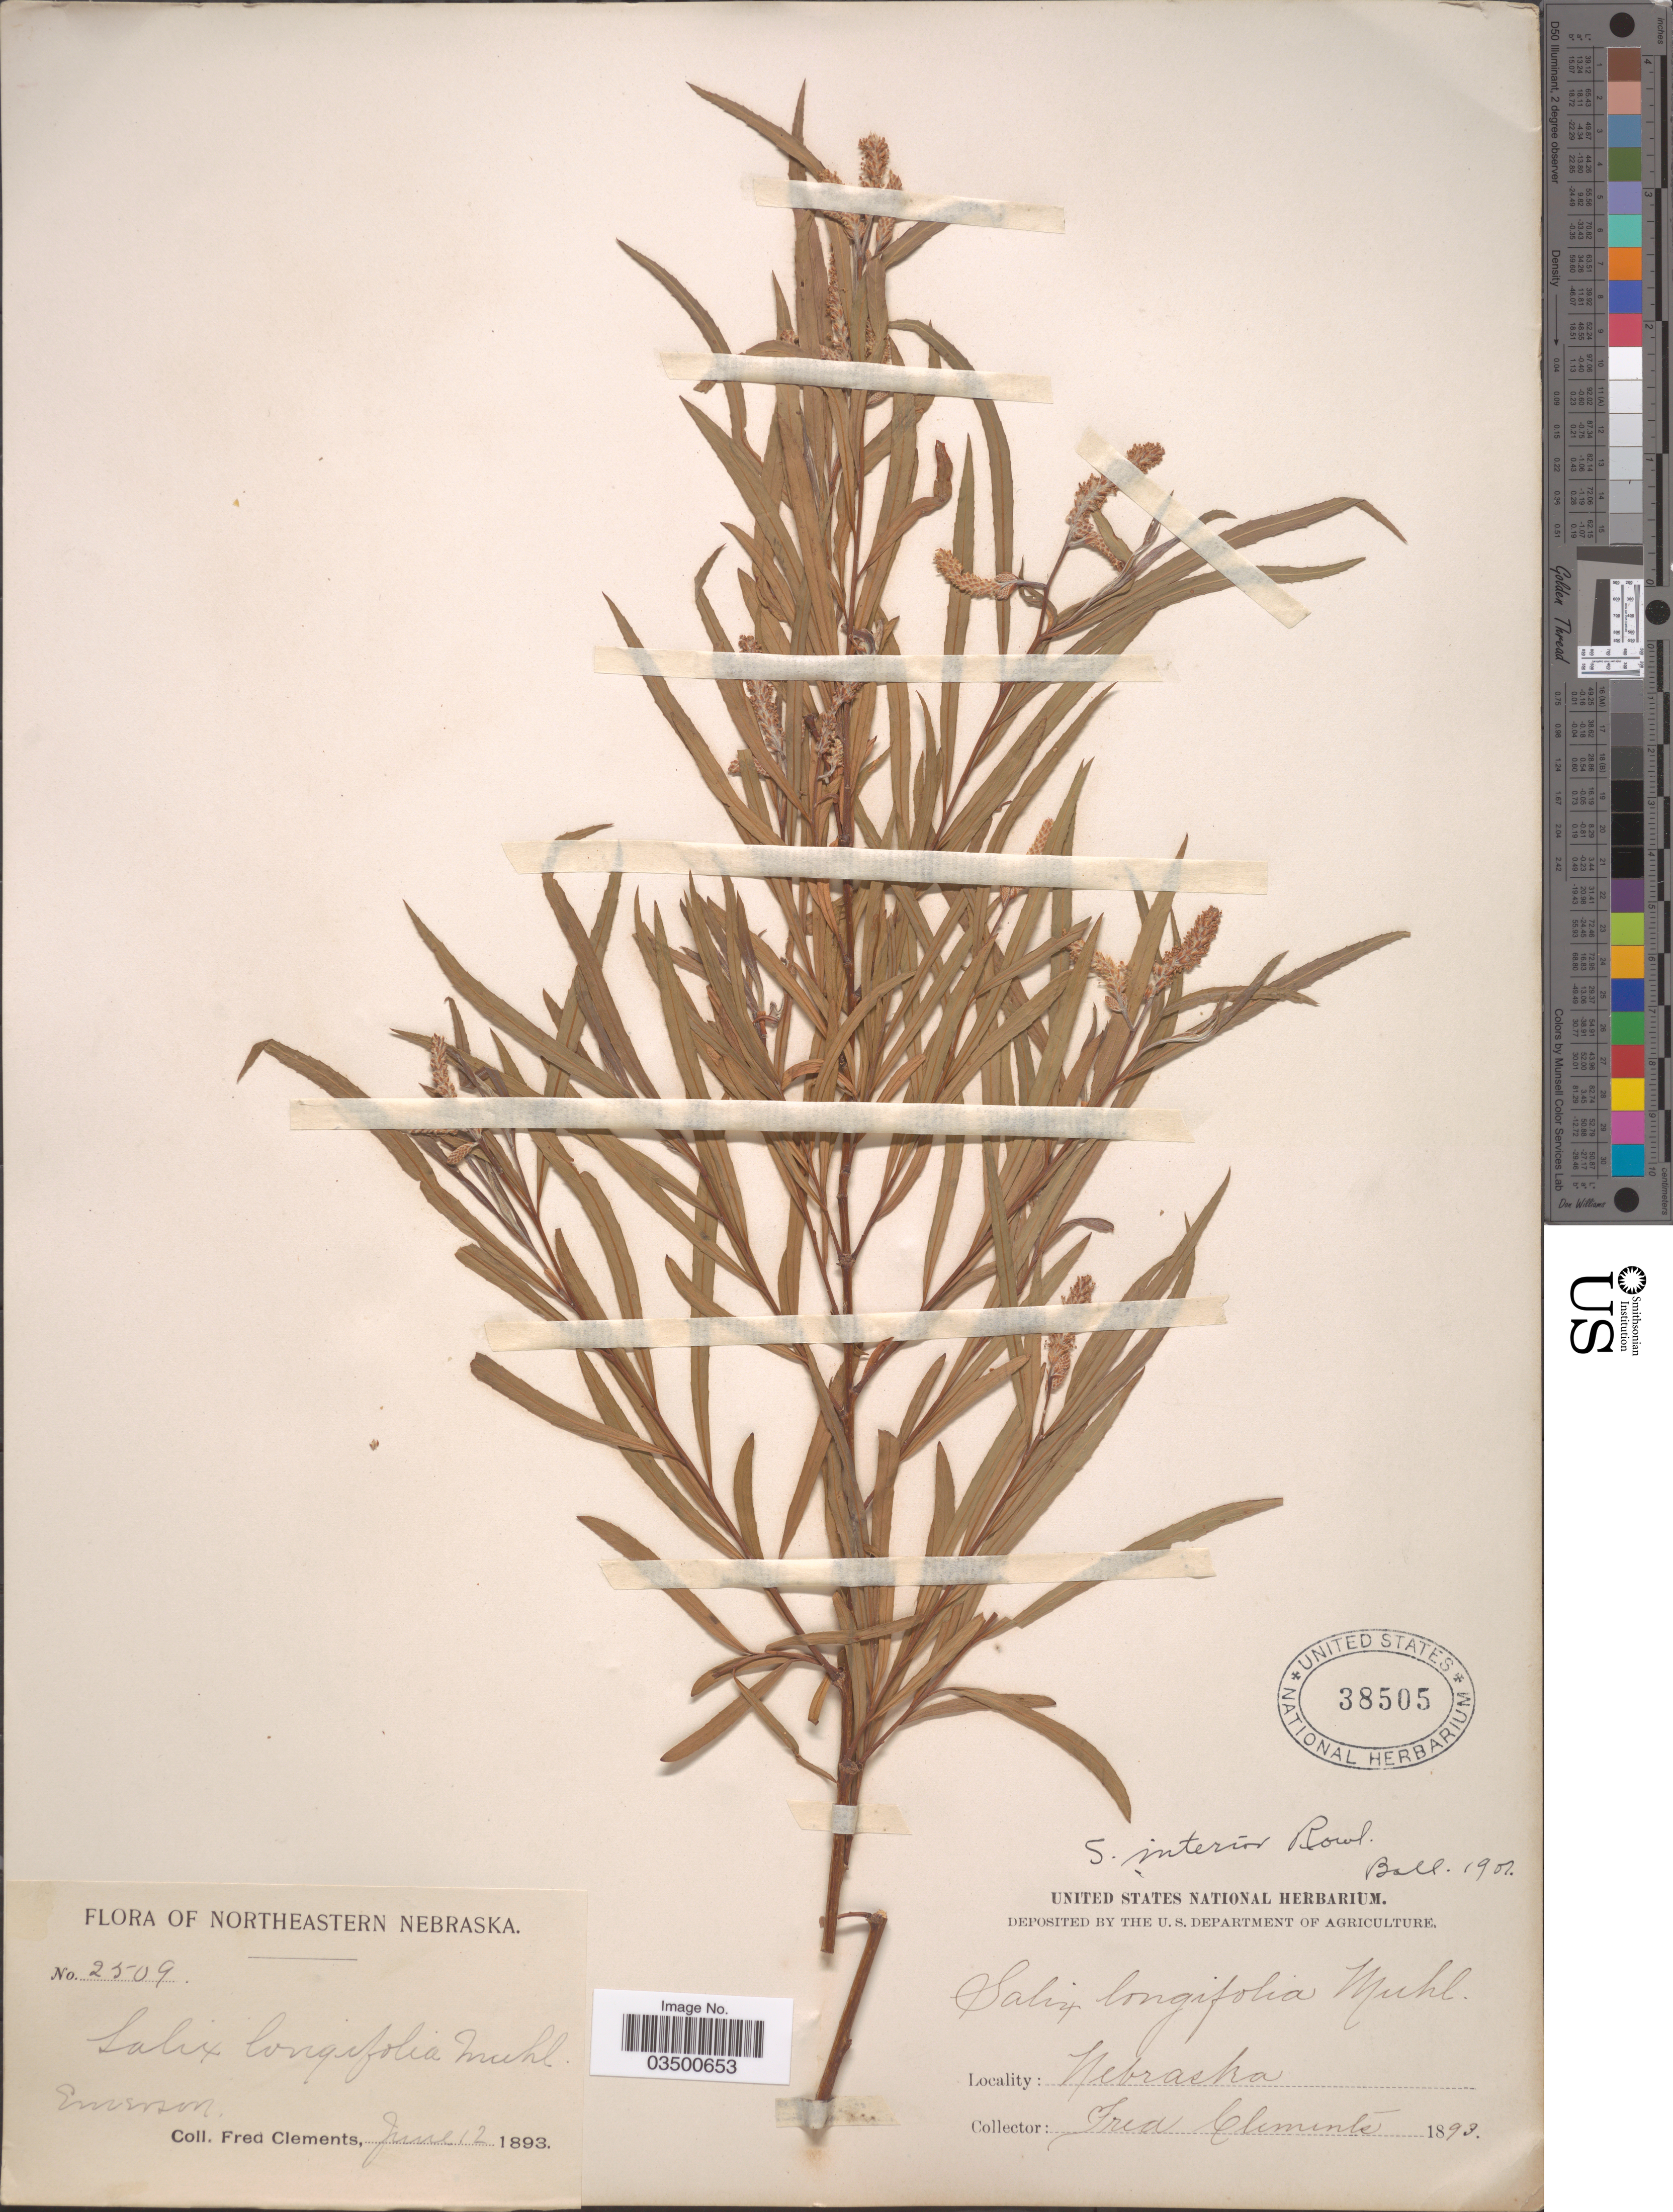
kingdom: Plantae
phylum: Tracheophyta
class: Magnoliopsida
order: Malpighiales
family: Salicaceae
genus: Salix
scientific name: Salix interior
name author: Rowlee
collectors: F. Clements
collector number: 2509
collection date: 1893-06-12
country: United States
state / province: Nebraska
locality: Northeastern Nebraska. Emerson.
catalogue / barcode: US 38505